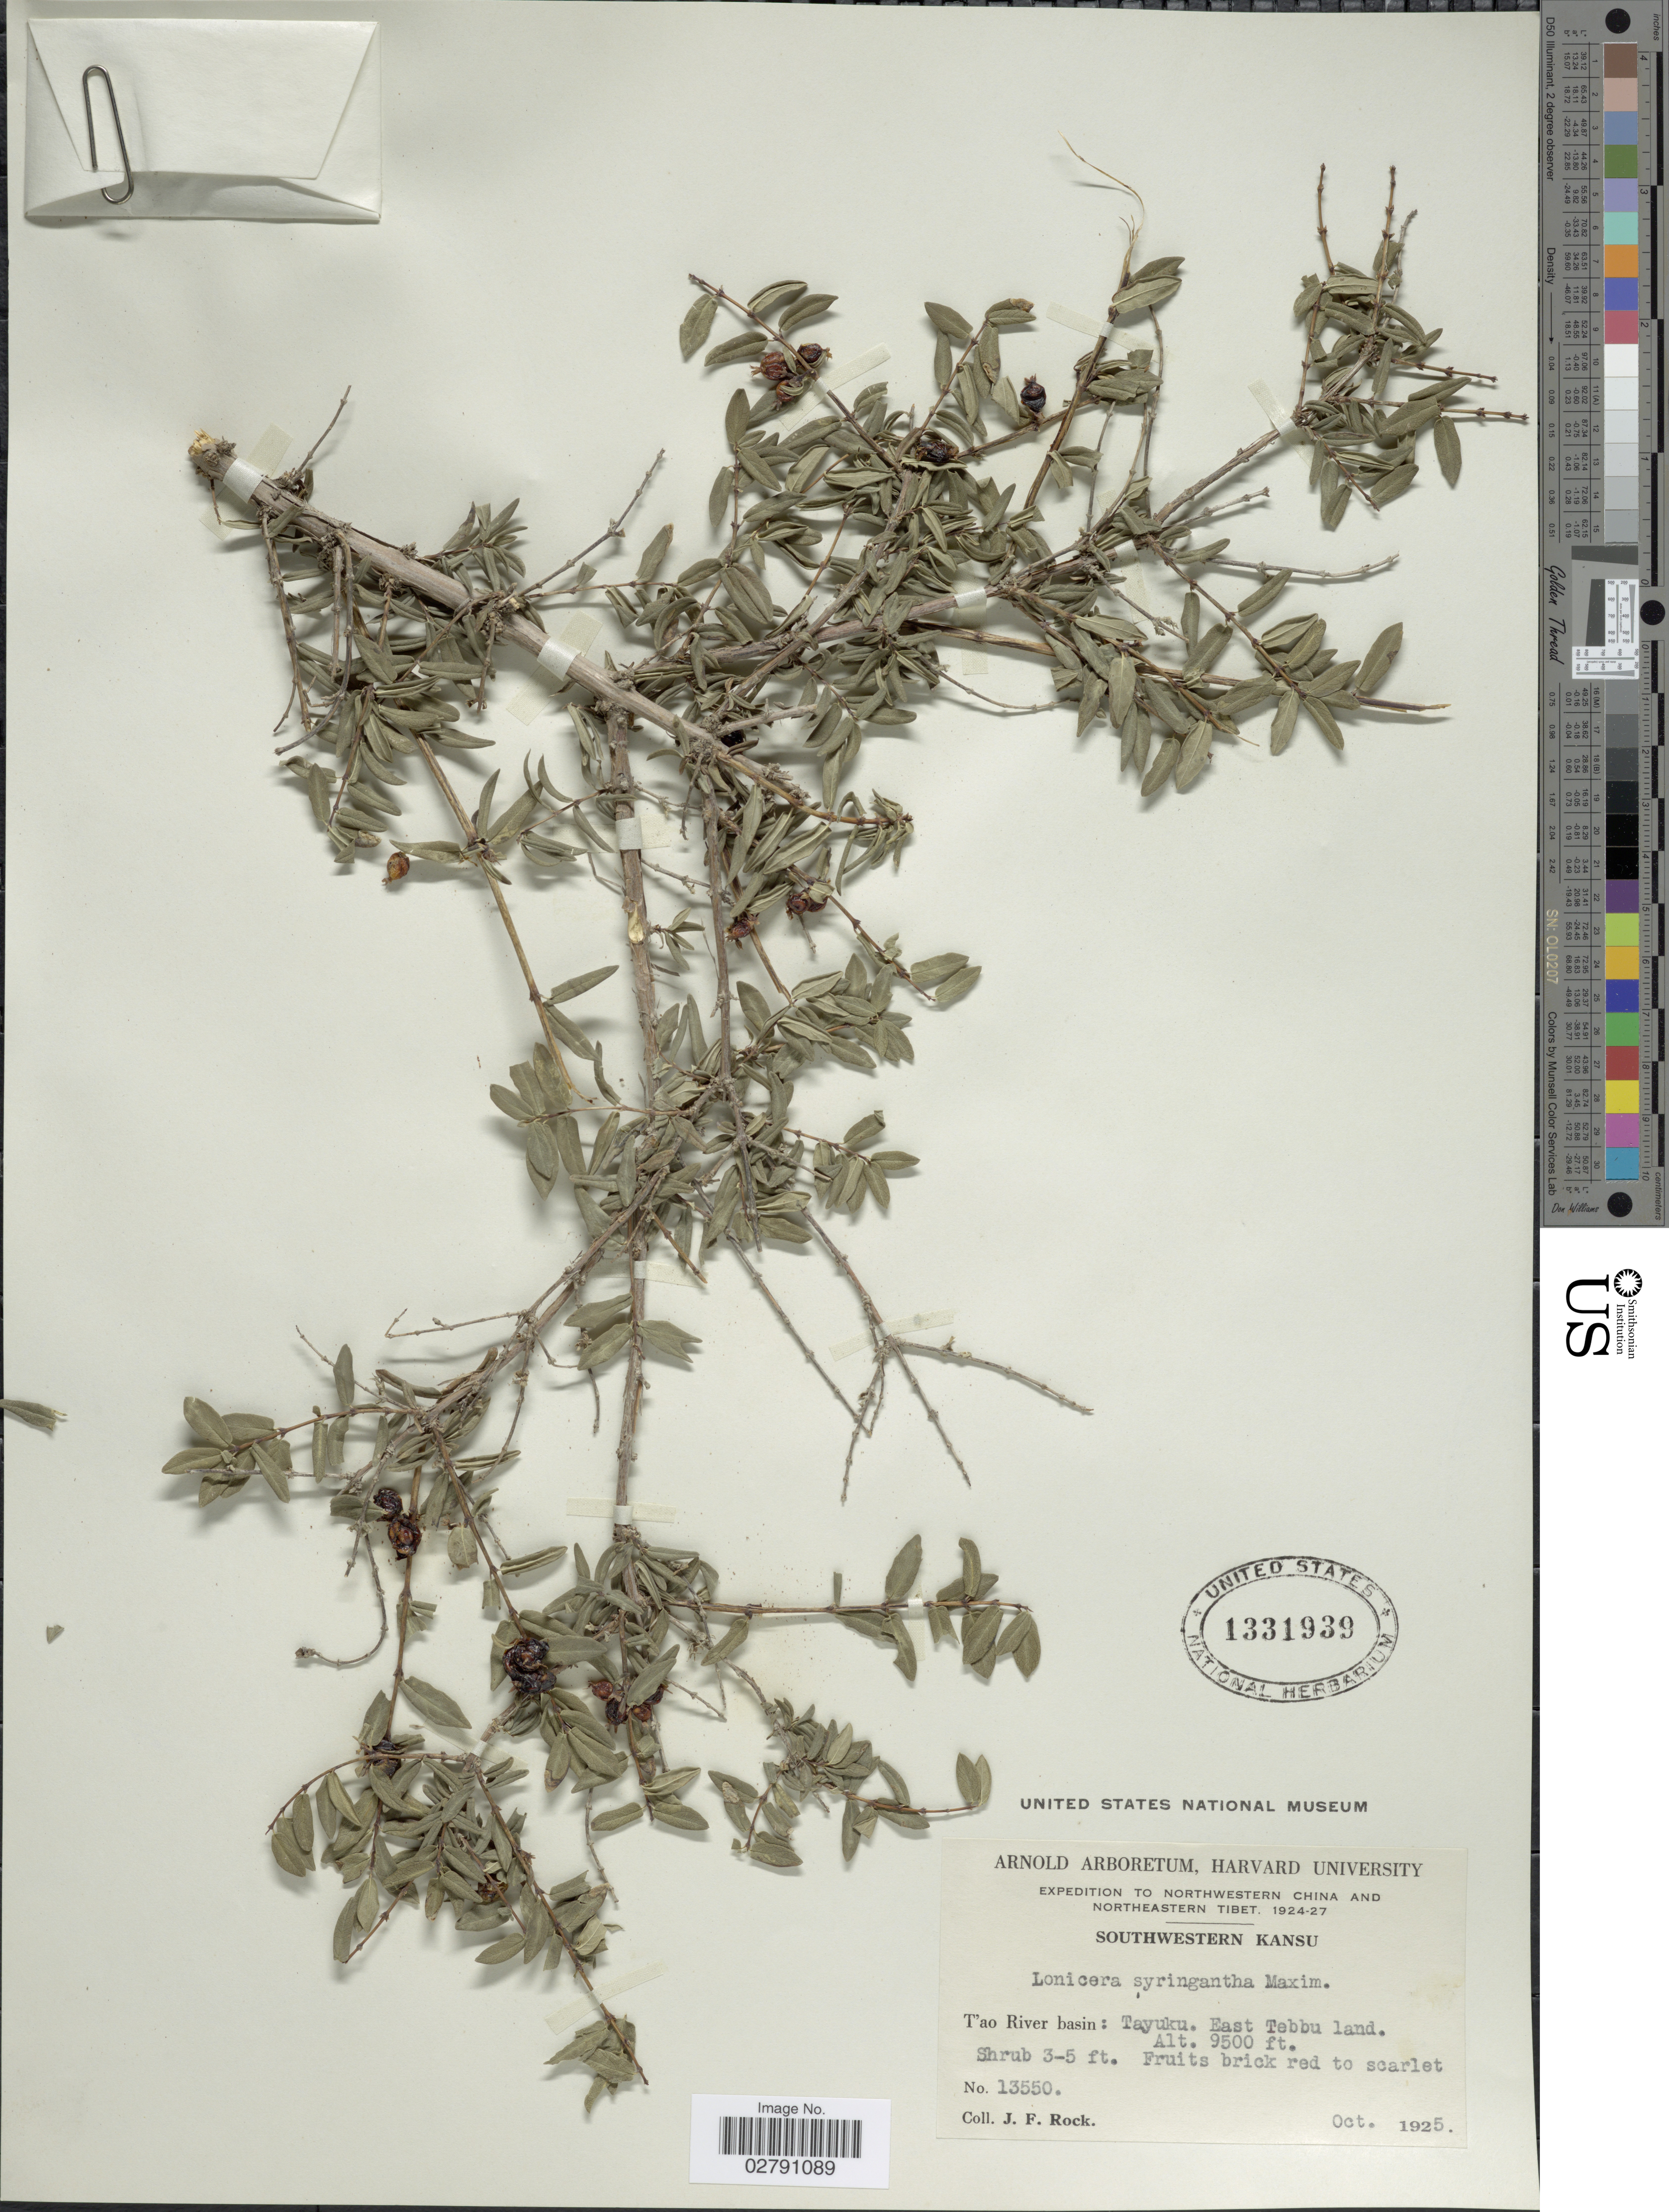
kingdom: Plantae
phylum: Tracheophyta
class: Magnoliopsida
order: Dipsacales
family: Caprifoliaceae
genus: Lonicera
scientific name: Lonicera syringantha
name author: Maxim.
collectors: J. Rock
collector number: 13550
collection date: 1925-10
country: China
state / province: Gansu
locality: Northwestern China and Northeastern Tibet. Southwestern Kansu. T'ao River basin: Tayuku. East Tebbu land.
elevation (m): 2896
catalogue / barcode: US 1331939